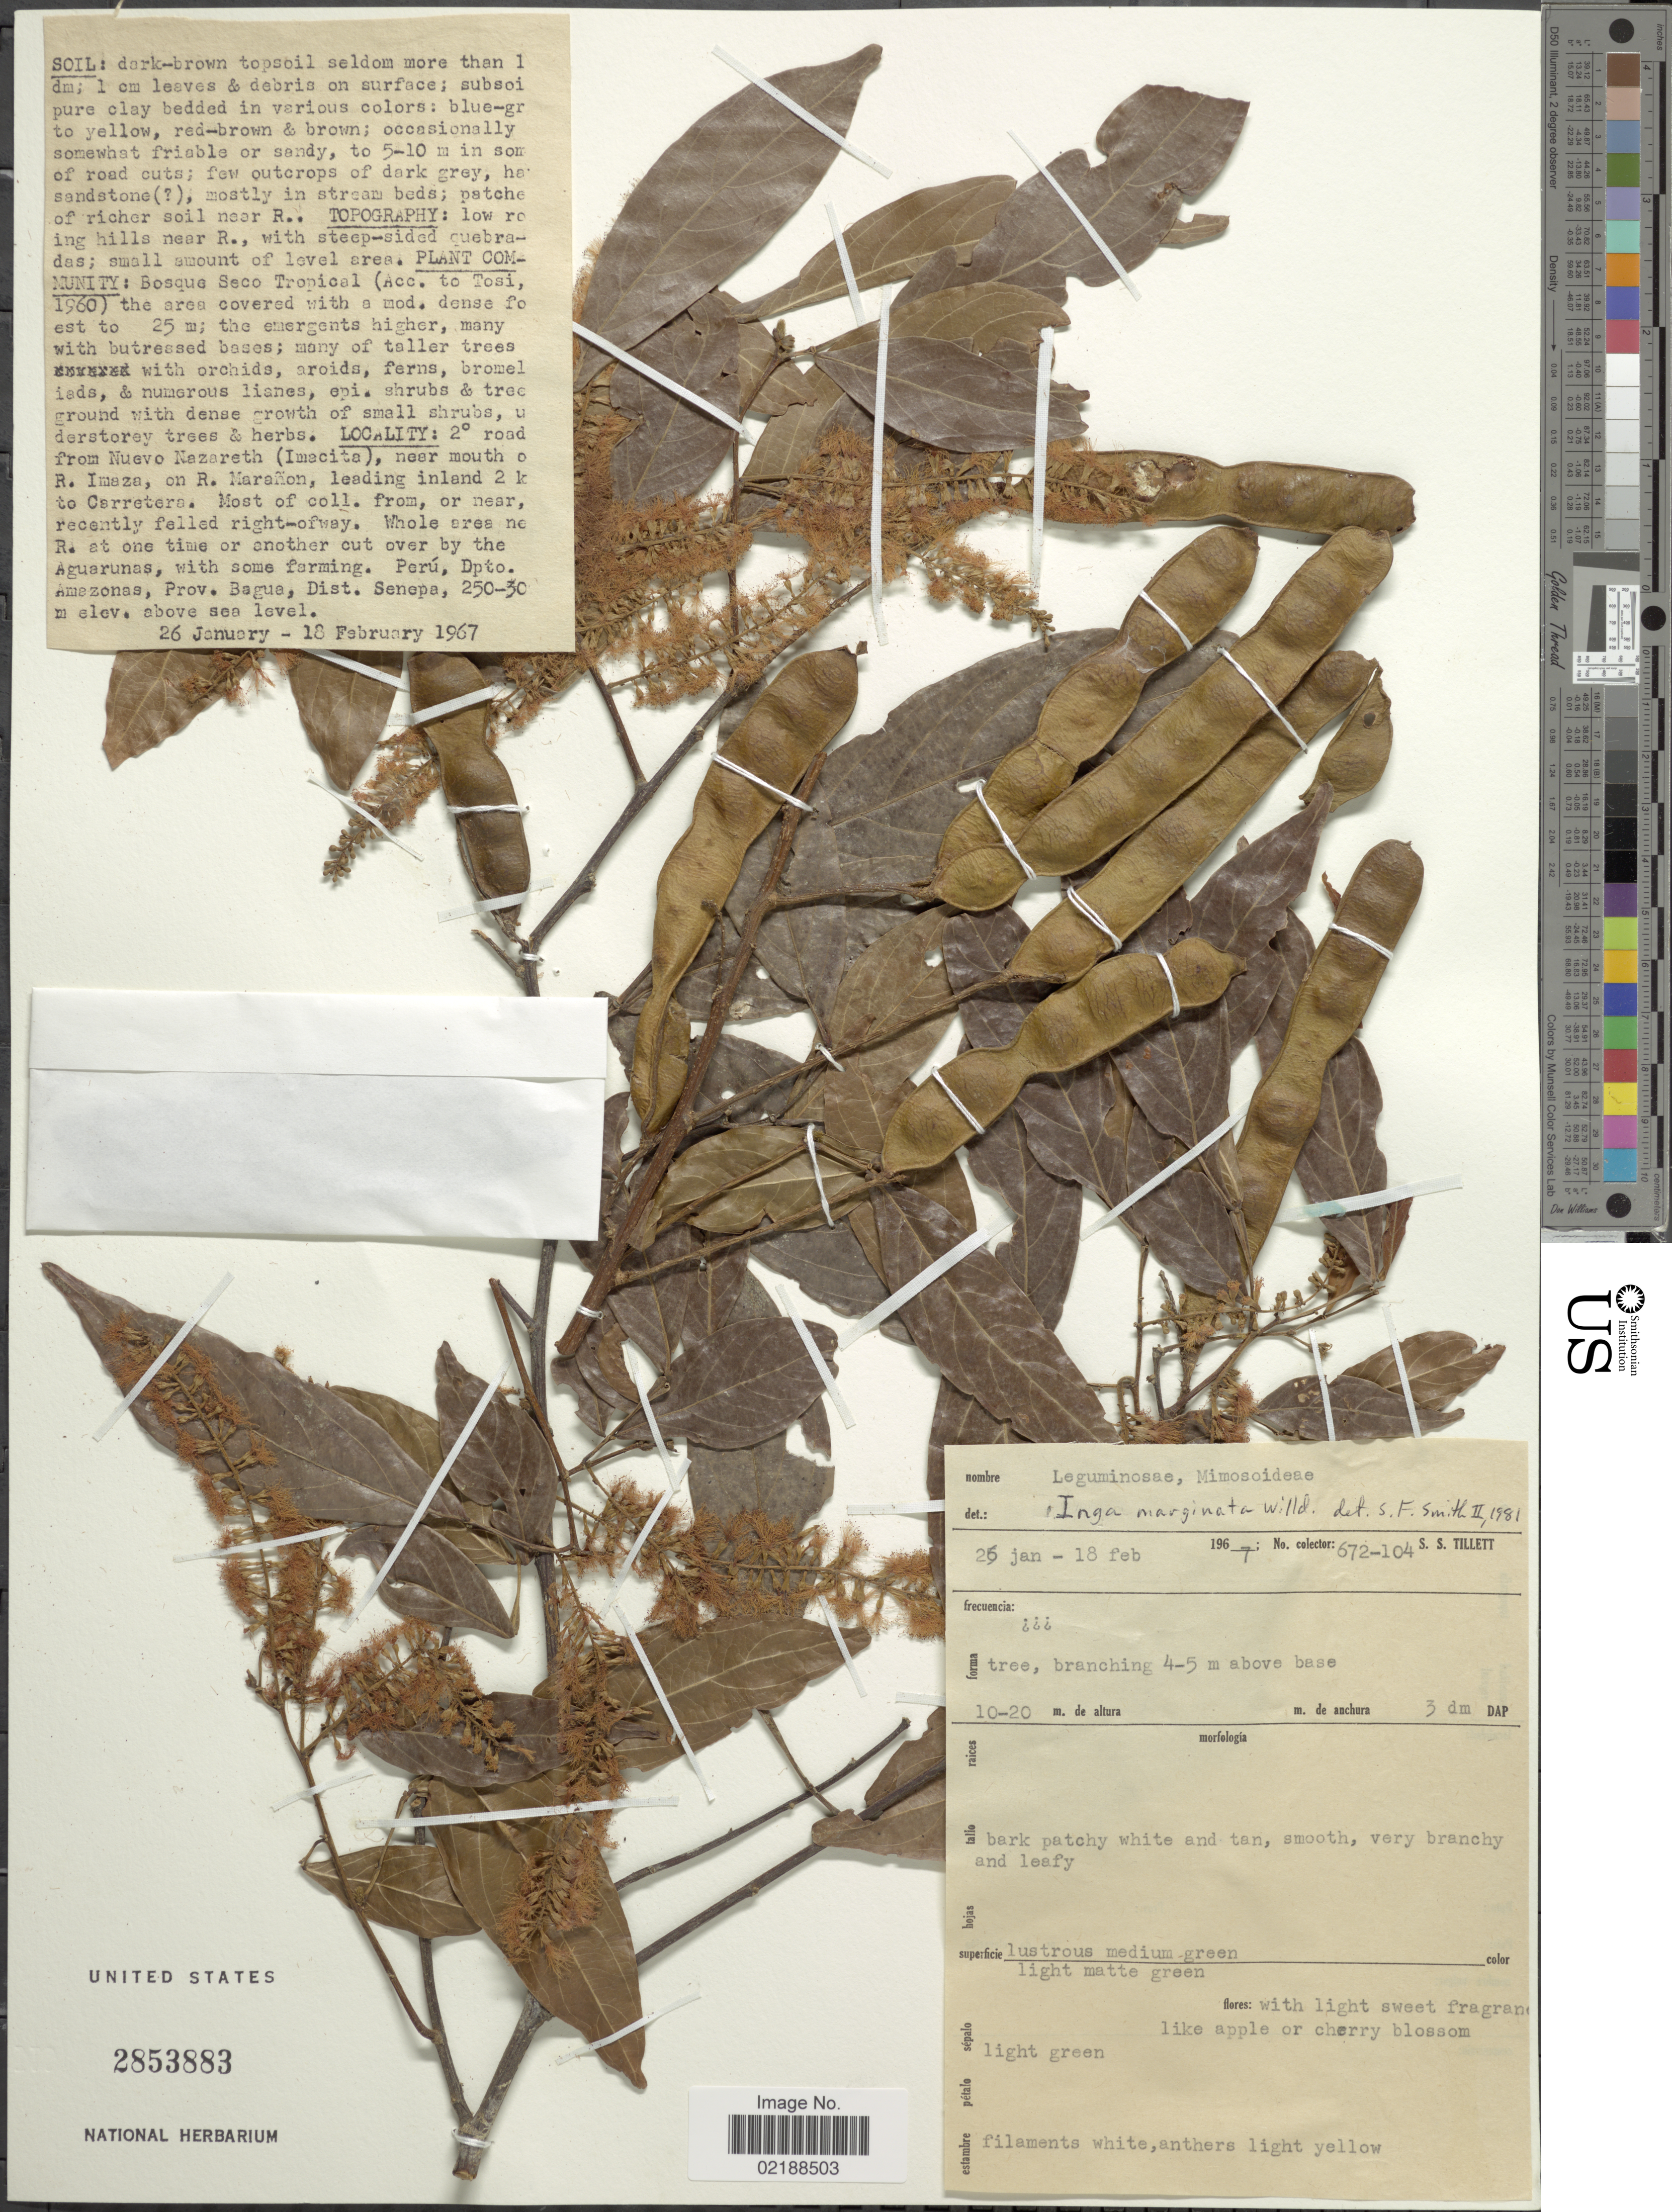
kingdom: Plantae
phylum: Tracheophyta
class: Magnoliopsida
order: Fabales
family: Fabaceae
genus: Inga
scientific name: Inga marginata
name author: Willd.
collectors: S. Tillett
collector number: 672-104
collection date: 1967-01-26/1967-02-18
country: Peru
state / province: Amazonas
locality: Prov. Bagua, Dist. Senepa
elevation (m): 250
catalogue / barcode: US 2853883